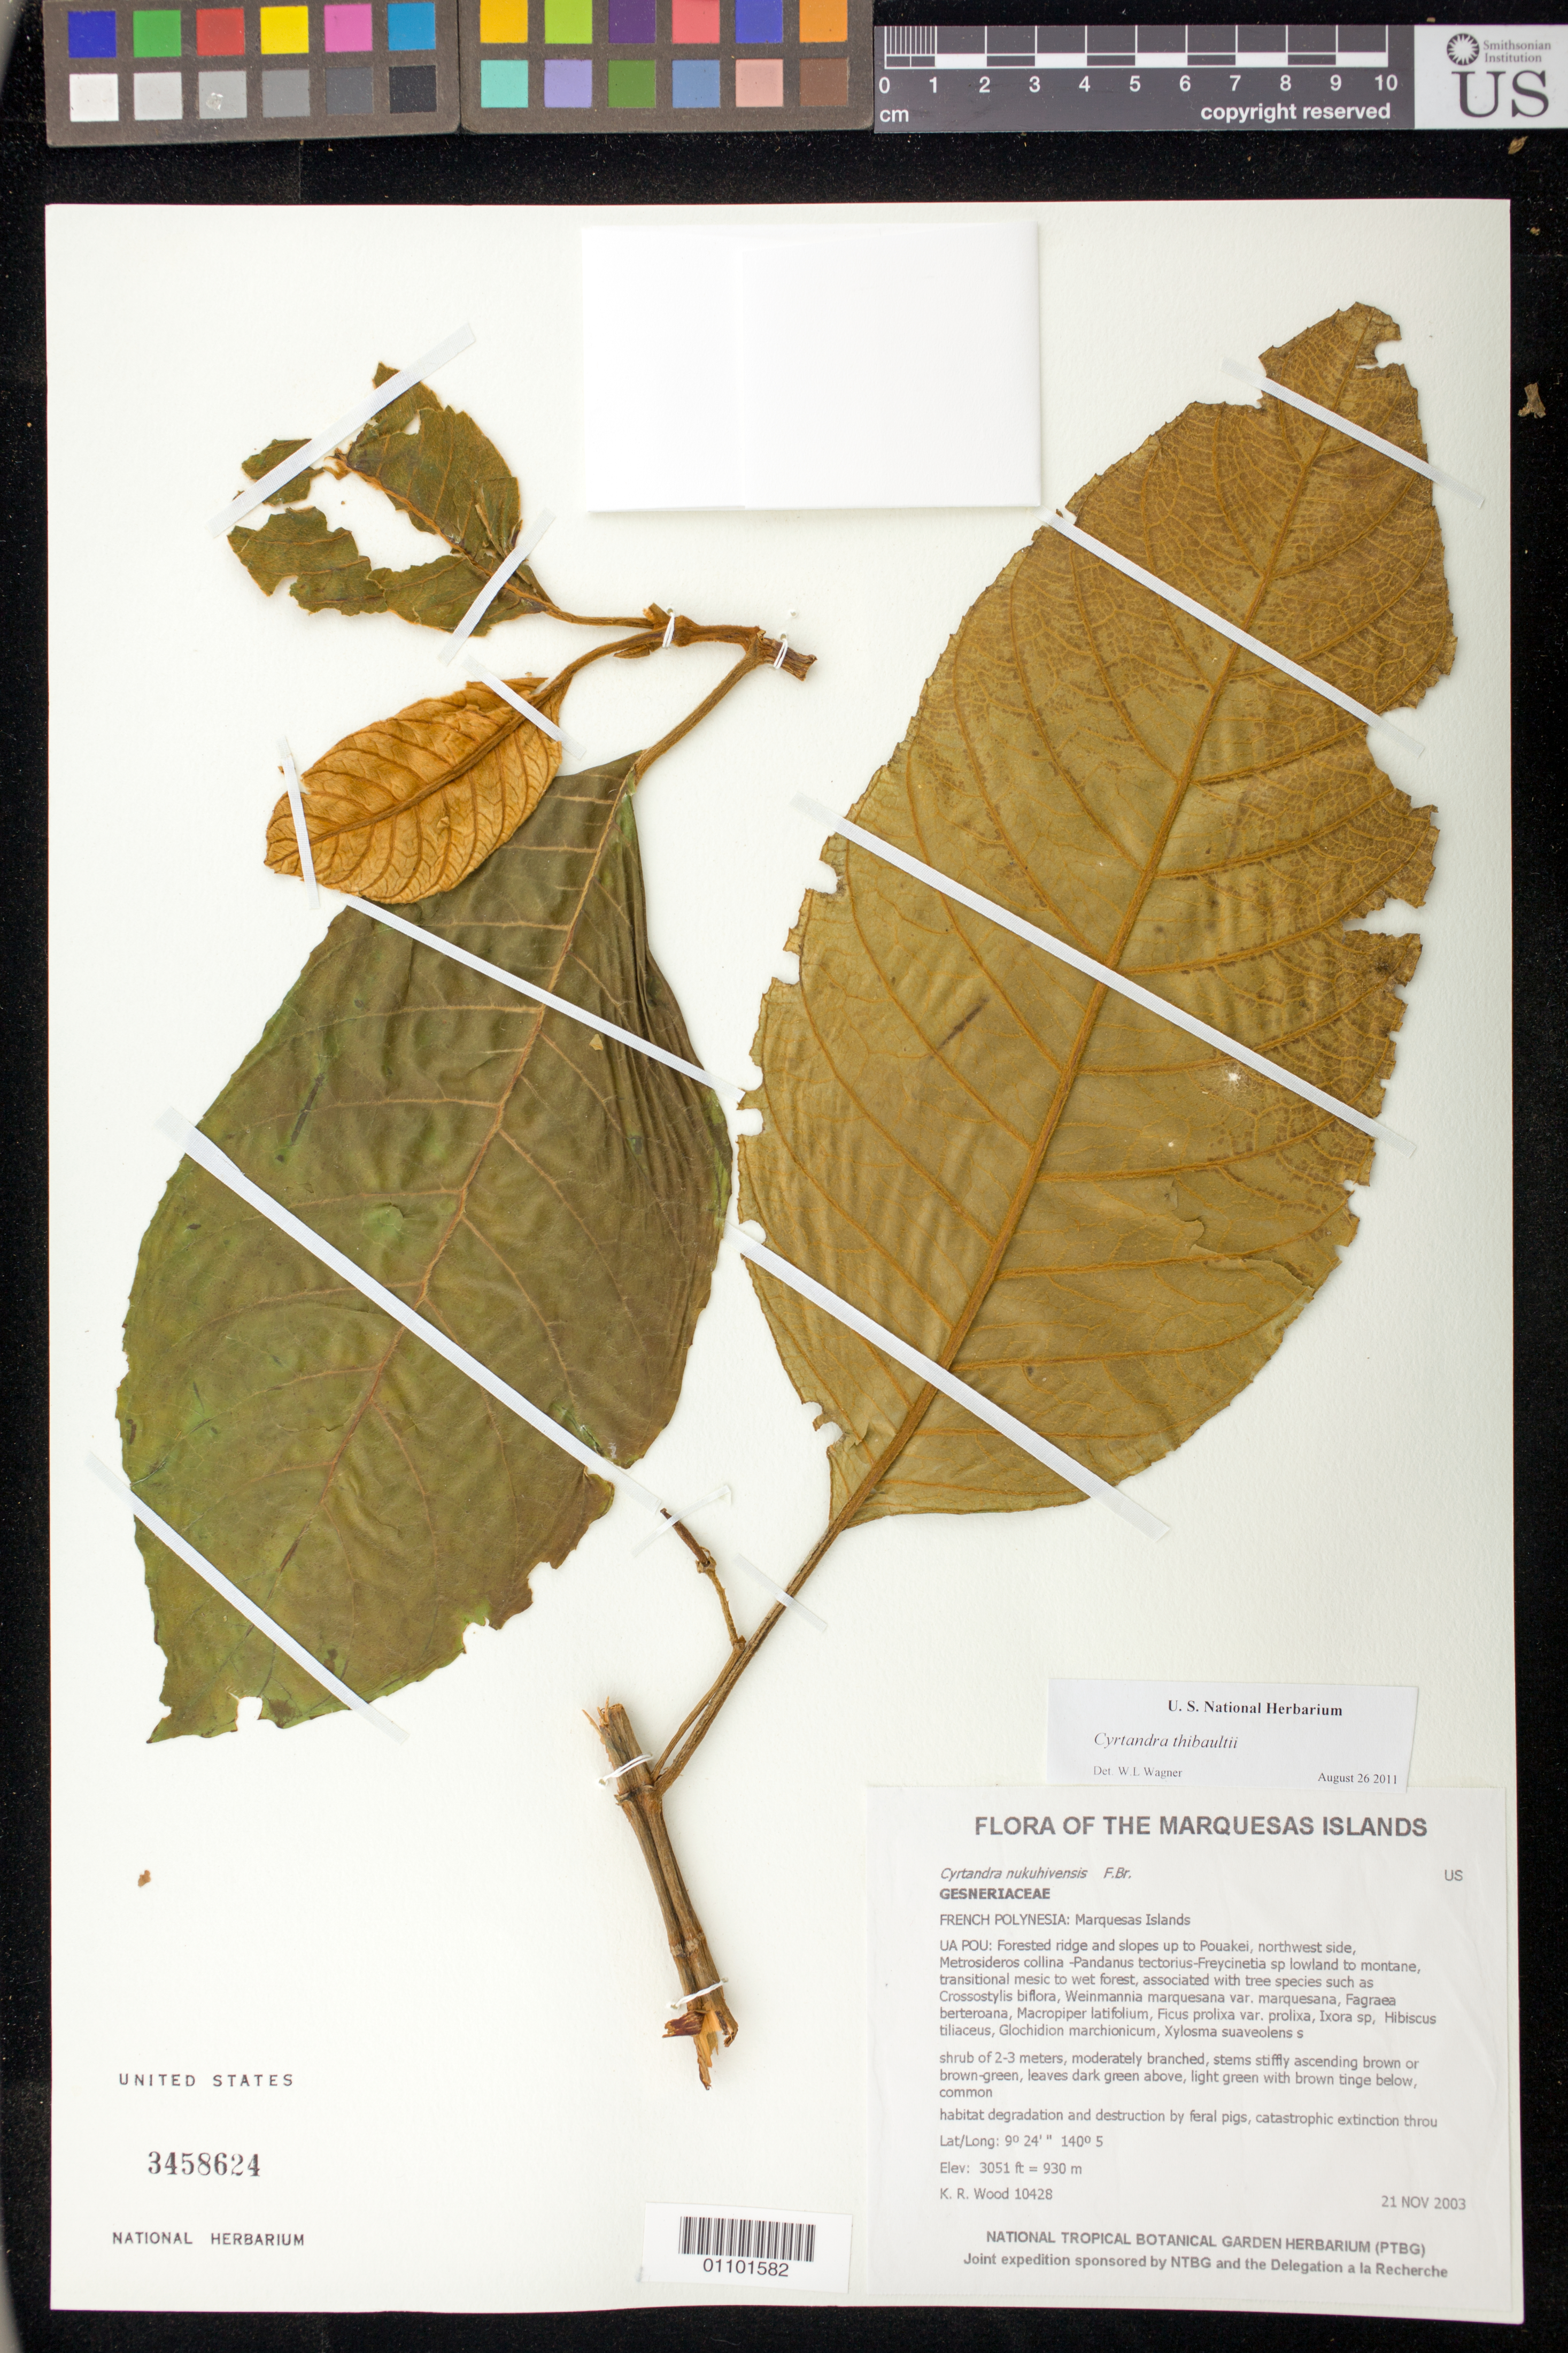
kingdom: Plantae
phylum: Tracheophyta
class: Magnoliopsida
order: Lamiales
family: Gesneriaceae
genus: Cyrtandra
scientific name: Cyrtandra thibaultii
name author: Fosberg & Sachet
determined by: Wagner, W. L., (BOT), Smithsonian Institution - National Museum of Natural History (UNITED STATES)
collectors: K. R. Wood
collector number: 10428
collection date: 2003-11-21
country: French Polynesia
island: Ua Pou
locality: Forested ridge and slopes up to Pouakei, northwest side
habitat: Metrosideros collina - Pandanus tectorius - Freycinetia sp lowland to montane, transitional mesic to wet forest. Mid to upper slope, N aspect, steep slope, scattered, wet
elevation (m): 930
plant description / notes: Habitat degradation and destruction by feral pigs, catastrophic extinction through environmental events, predation by rats [Rattus exulans] that eat seeds, feral cats that eat birds, competition with non-native plant taxa such as Ageratum conyzoides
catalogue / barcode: US 3458624